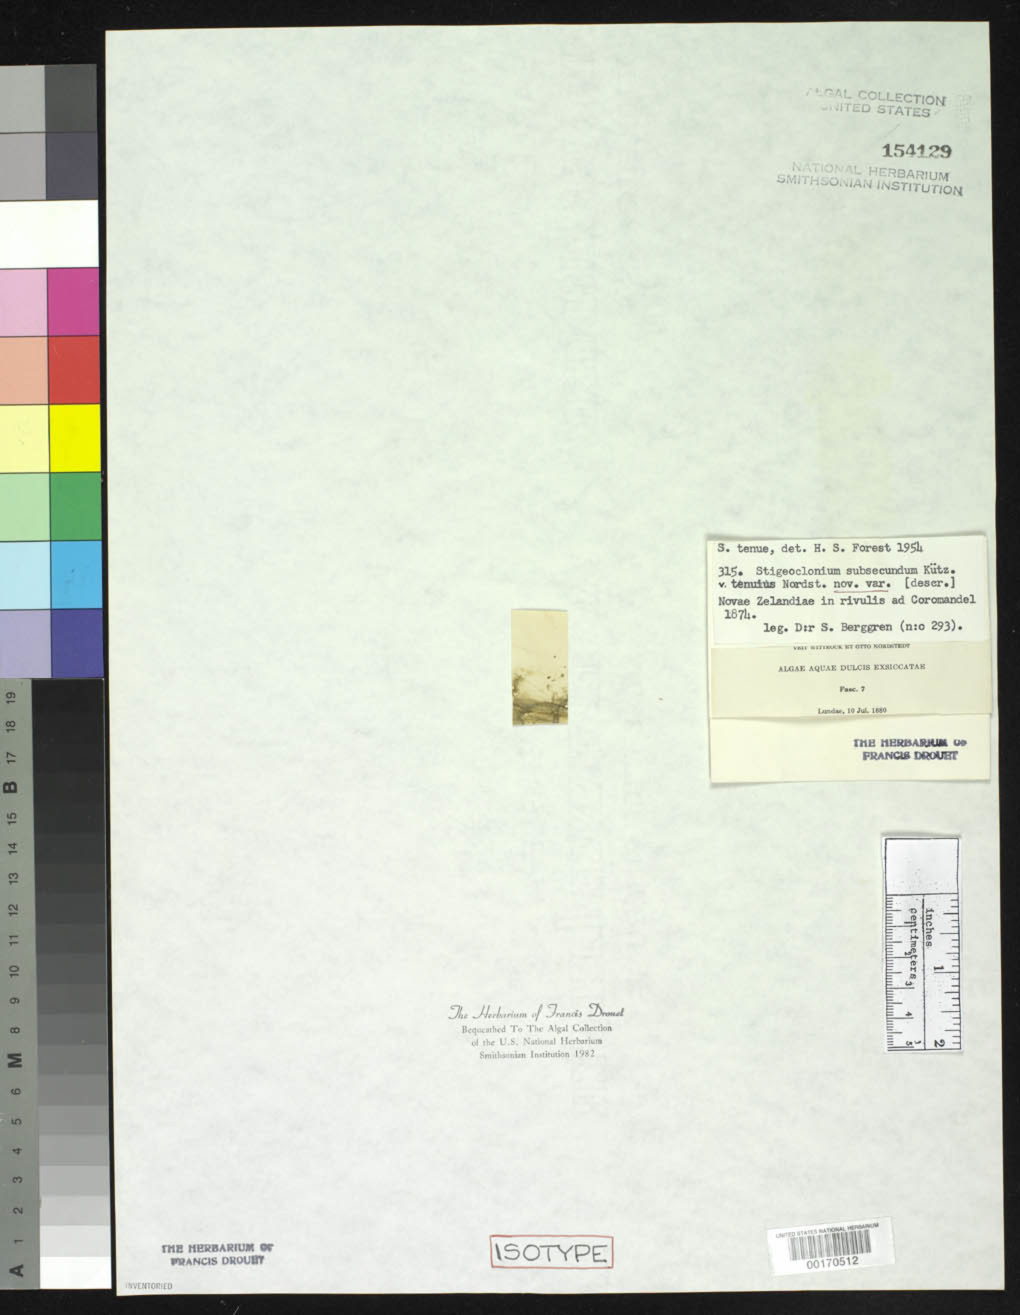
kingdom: Plantae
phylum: Chlorophyta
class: Chlorophyceae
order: Chaetophorales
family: Chaetophoraceae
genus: Stigeoclonium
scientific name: Stigeoclonium subsecundum var. tenuis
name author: Nordstedt in Wittr. & Nordstedt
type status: Isotype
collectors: S. Berggren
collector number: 315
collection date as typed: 1874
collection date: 1874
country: New Zealand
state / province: Waikato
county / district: Thames-Coromandel District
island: North Island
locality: Coromandel.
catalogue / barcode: US 154129